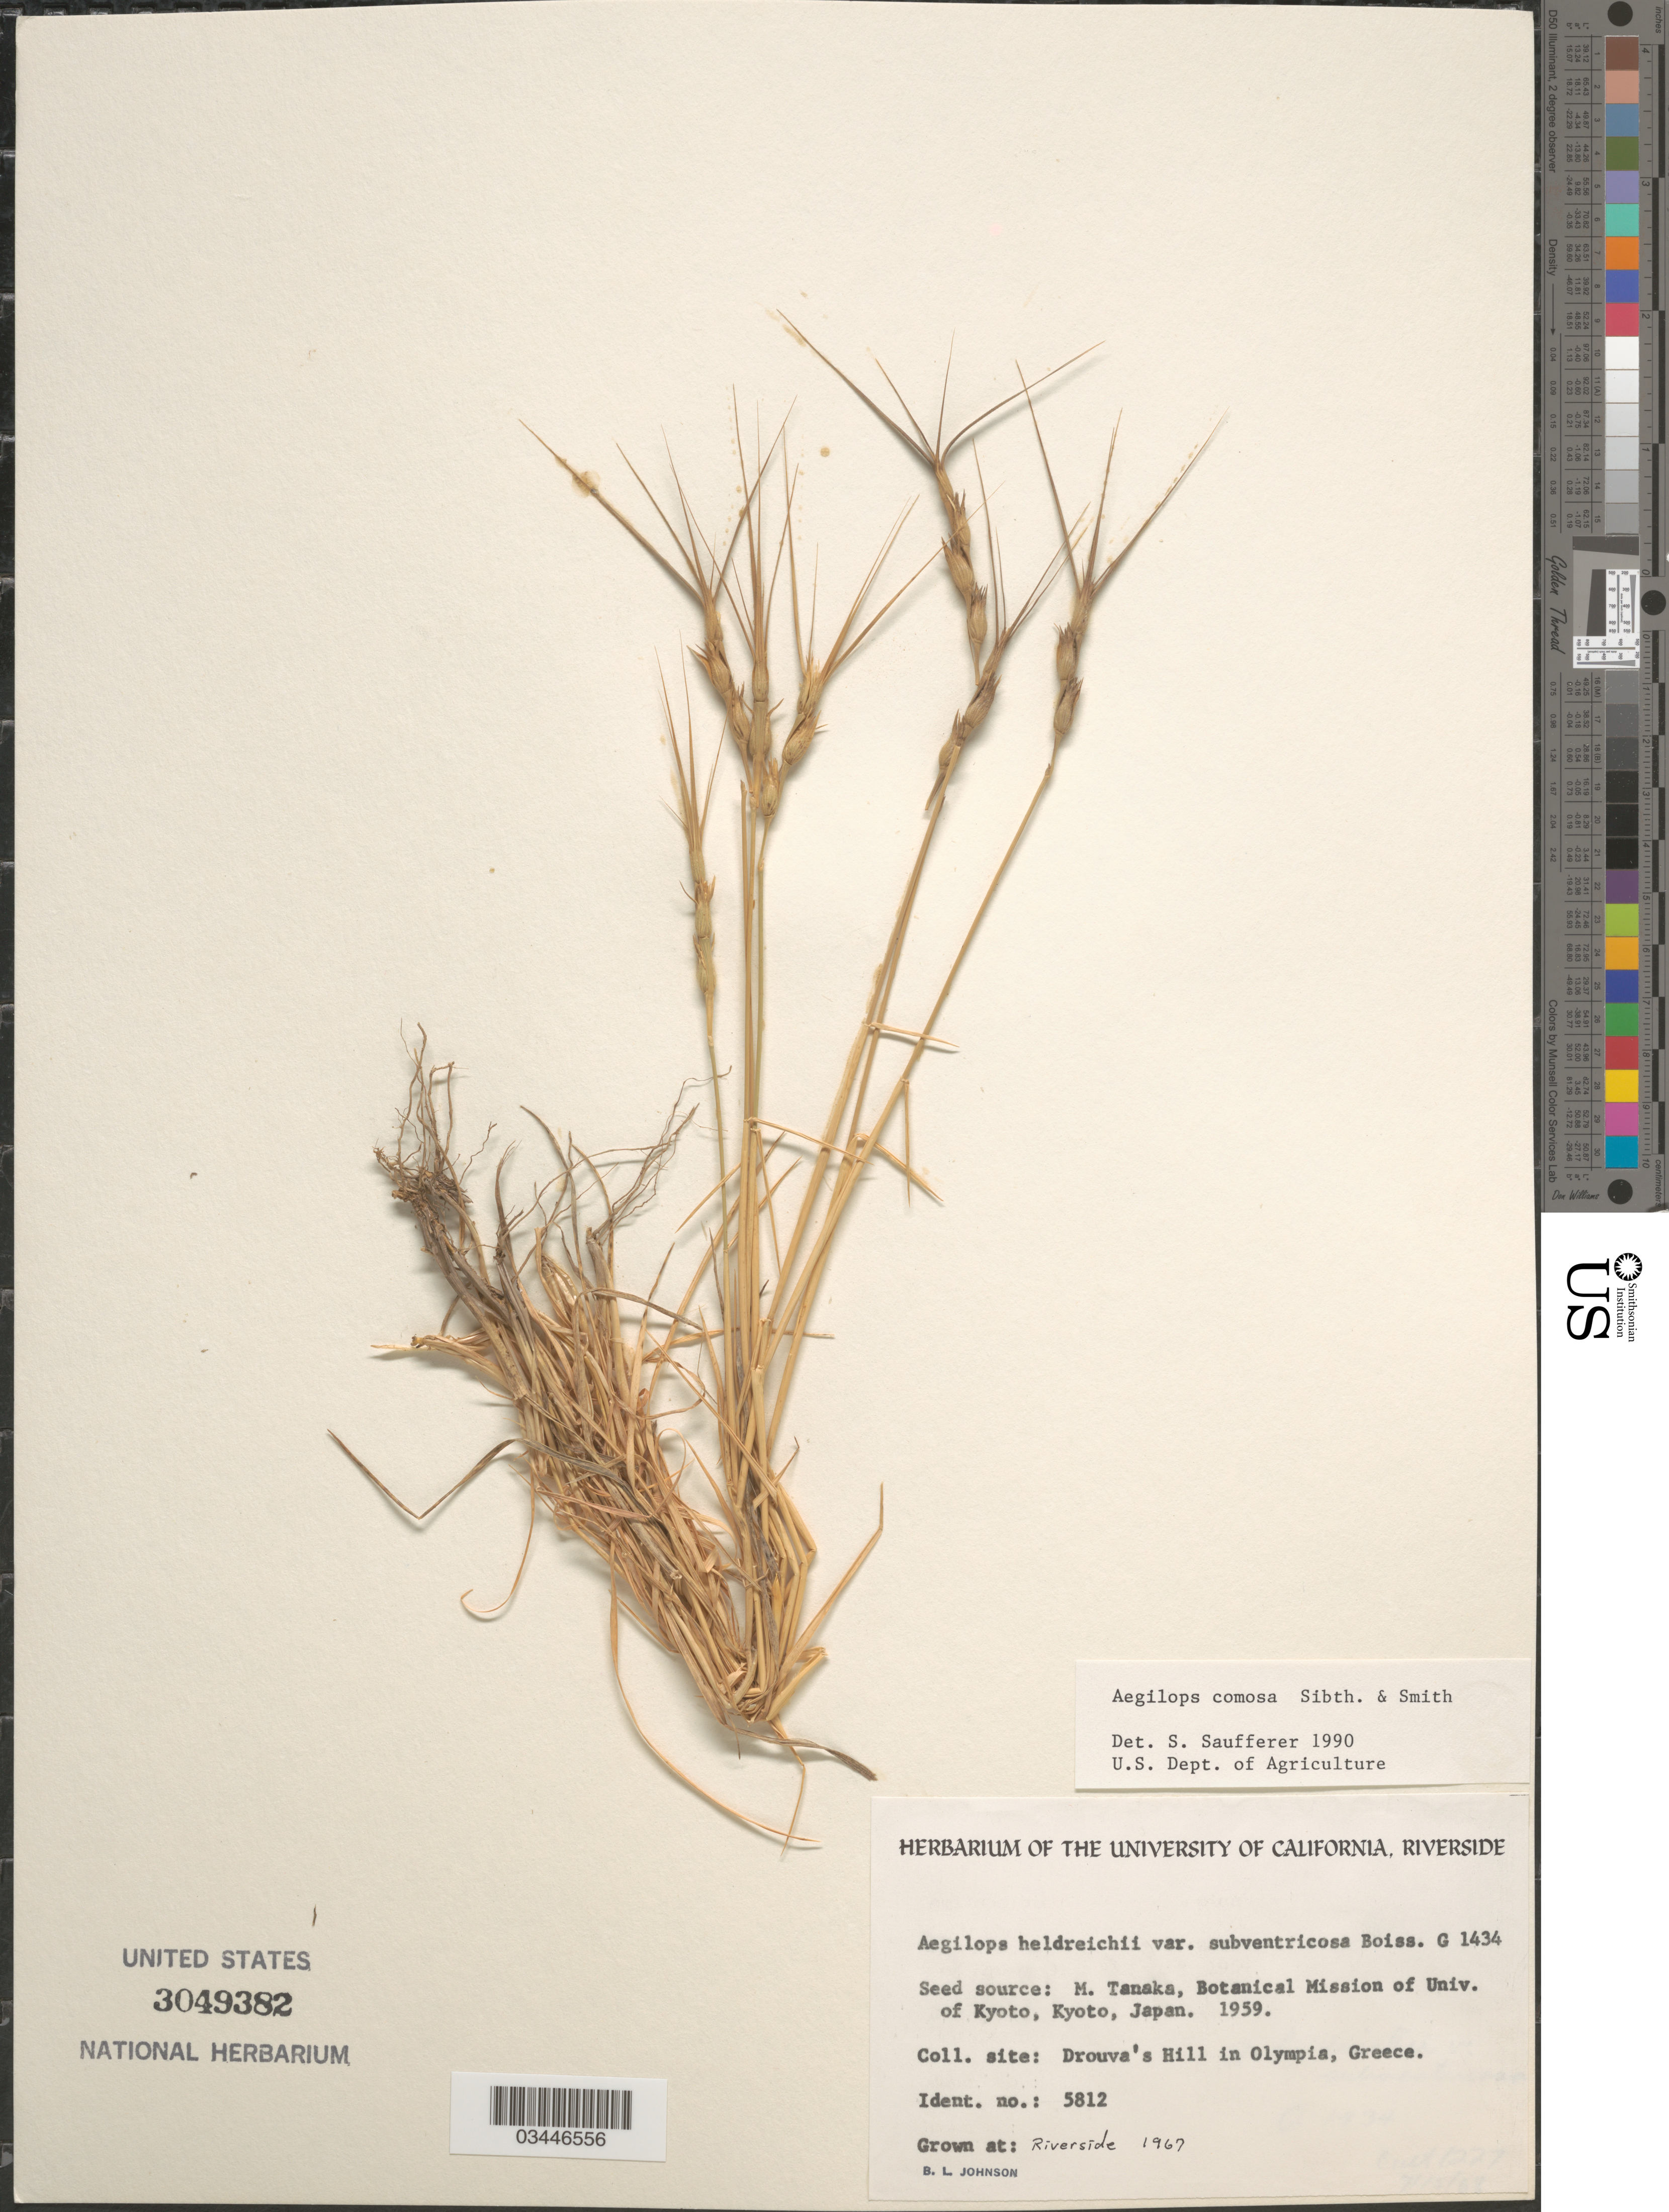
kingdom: Plantae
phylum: Tracheophyta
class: Liliopsida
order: Poales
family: Poaceae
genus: Aegilops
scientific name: Aegilops comosa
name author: Sibth. & Sm.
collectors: B. Johnson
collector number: G1434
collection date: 1967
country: United States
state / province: California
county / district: Riverside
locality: Riverside.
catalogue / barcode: US 3049382